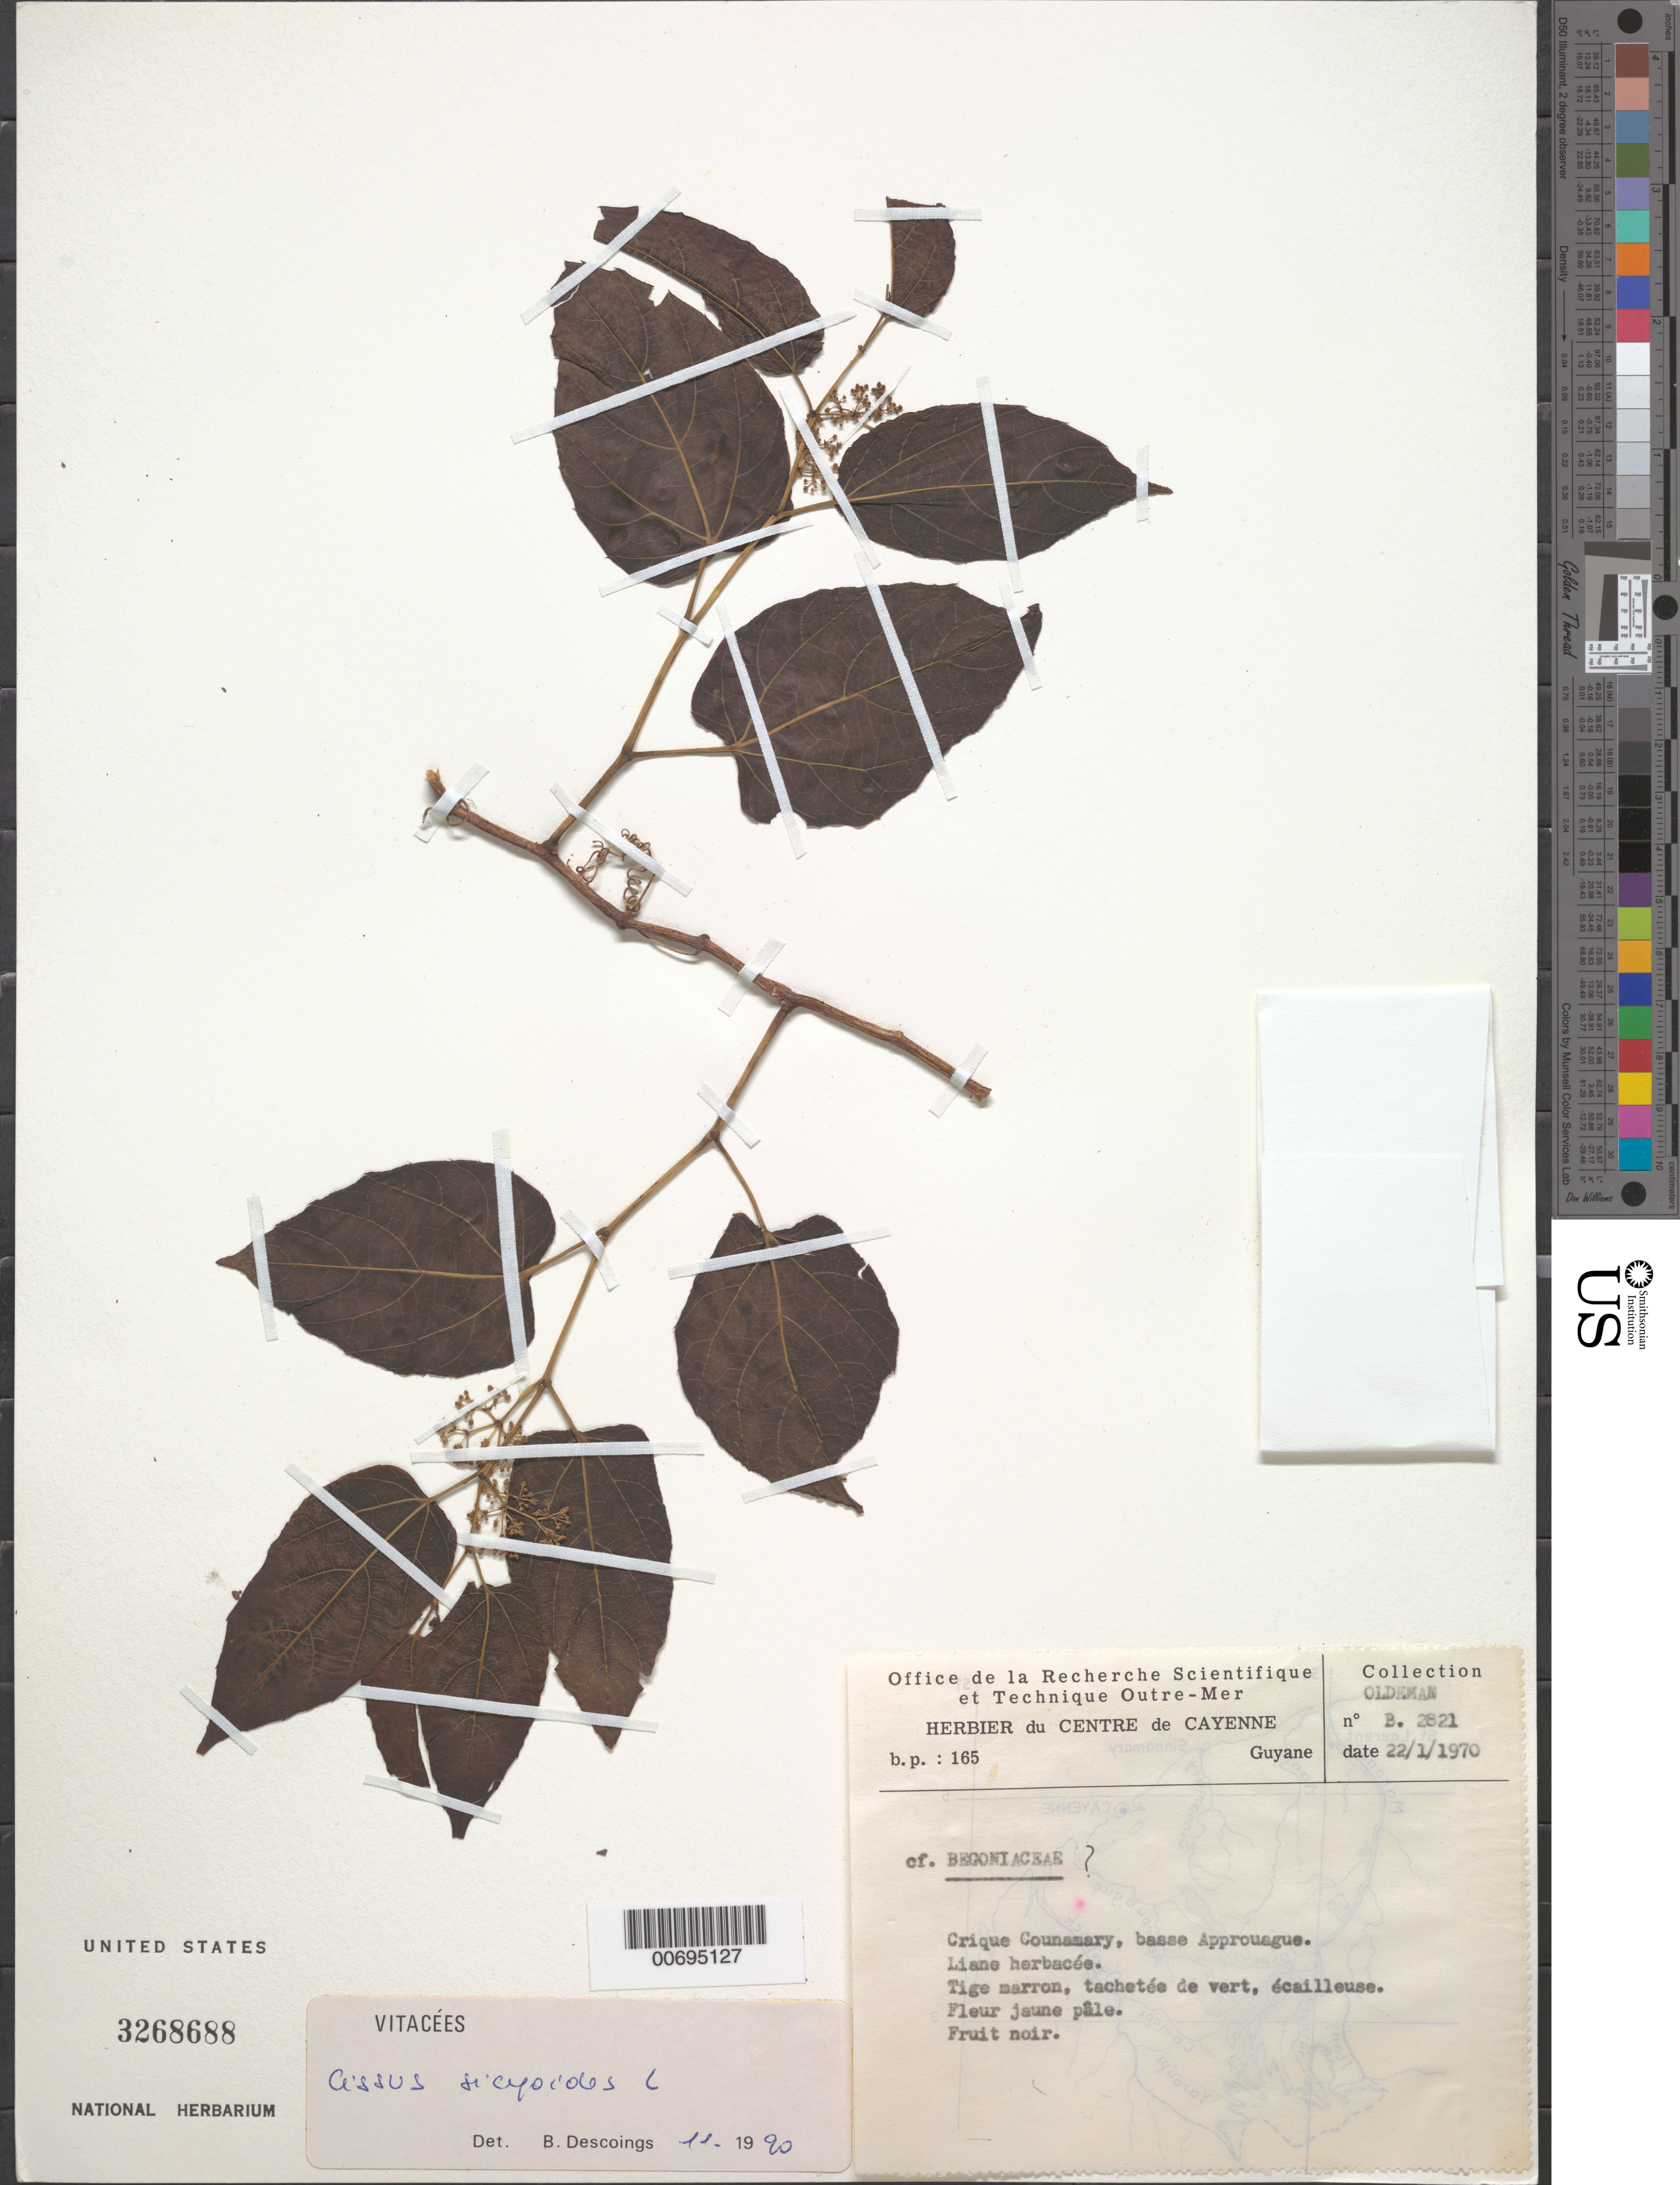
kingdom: Plantae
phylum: Tracheophyta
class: Magnoliopsida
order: Vitales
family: Vitaceae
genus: Cissus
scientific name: Cissus verticillata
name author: (L.) Nicolson & C.E. Jarvis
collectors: R. Oldeman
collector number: B 2821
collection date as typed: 22-Jan-70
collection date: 1970-01-22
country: French Guiana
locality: Crique Counamary, basse Approuague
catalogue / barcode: US 3268688